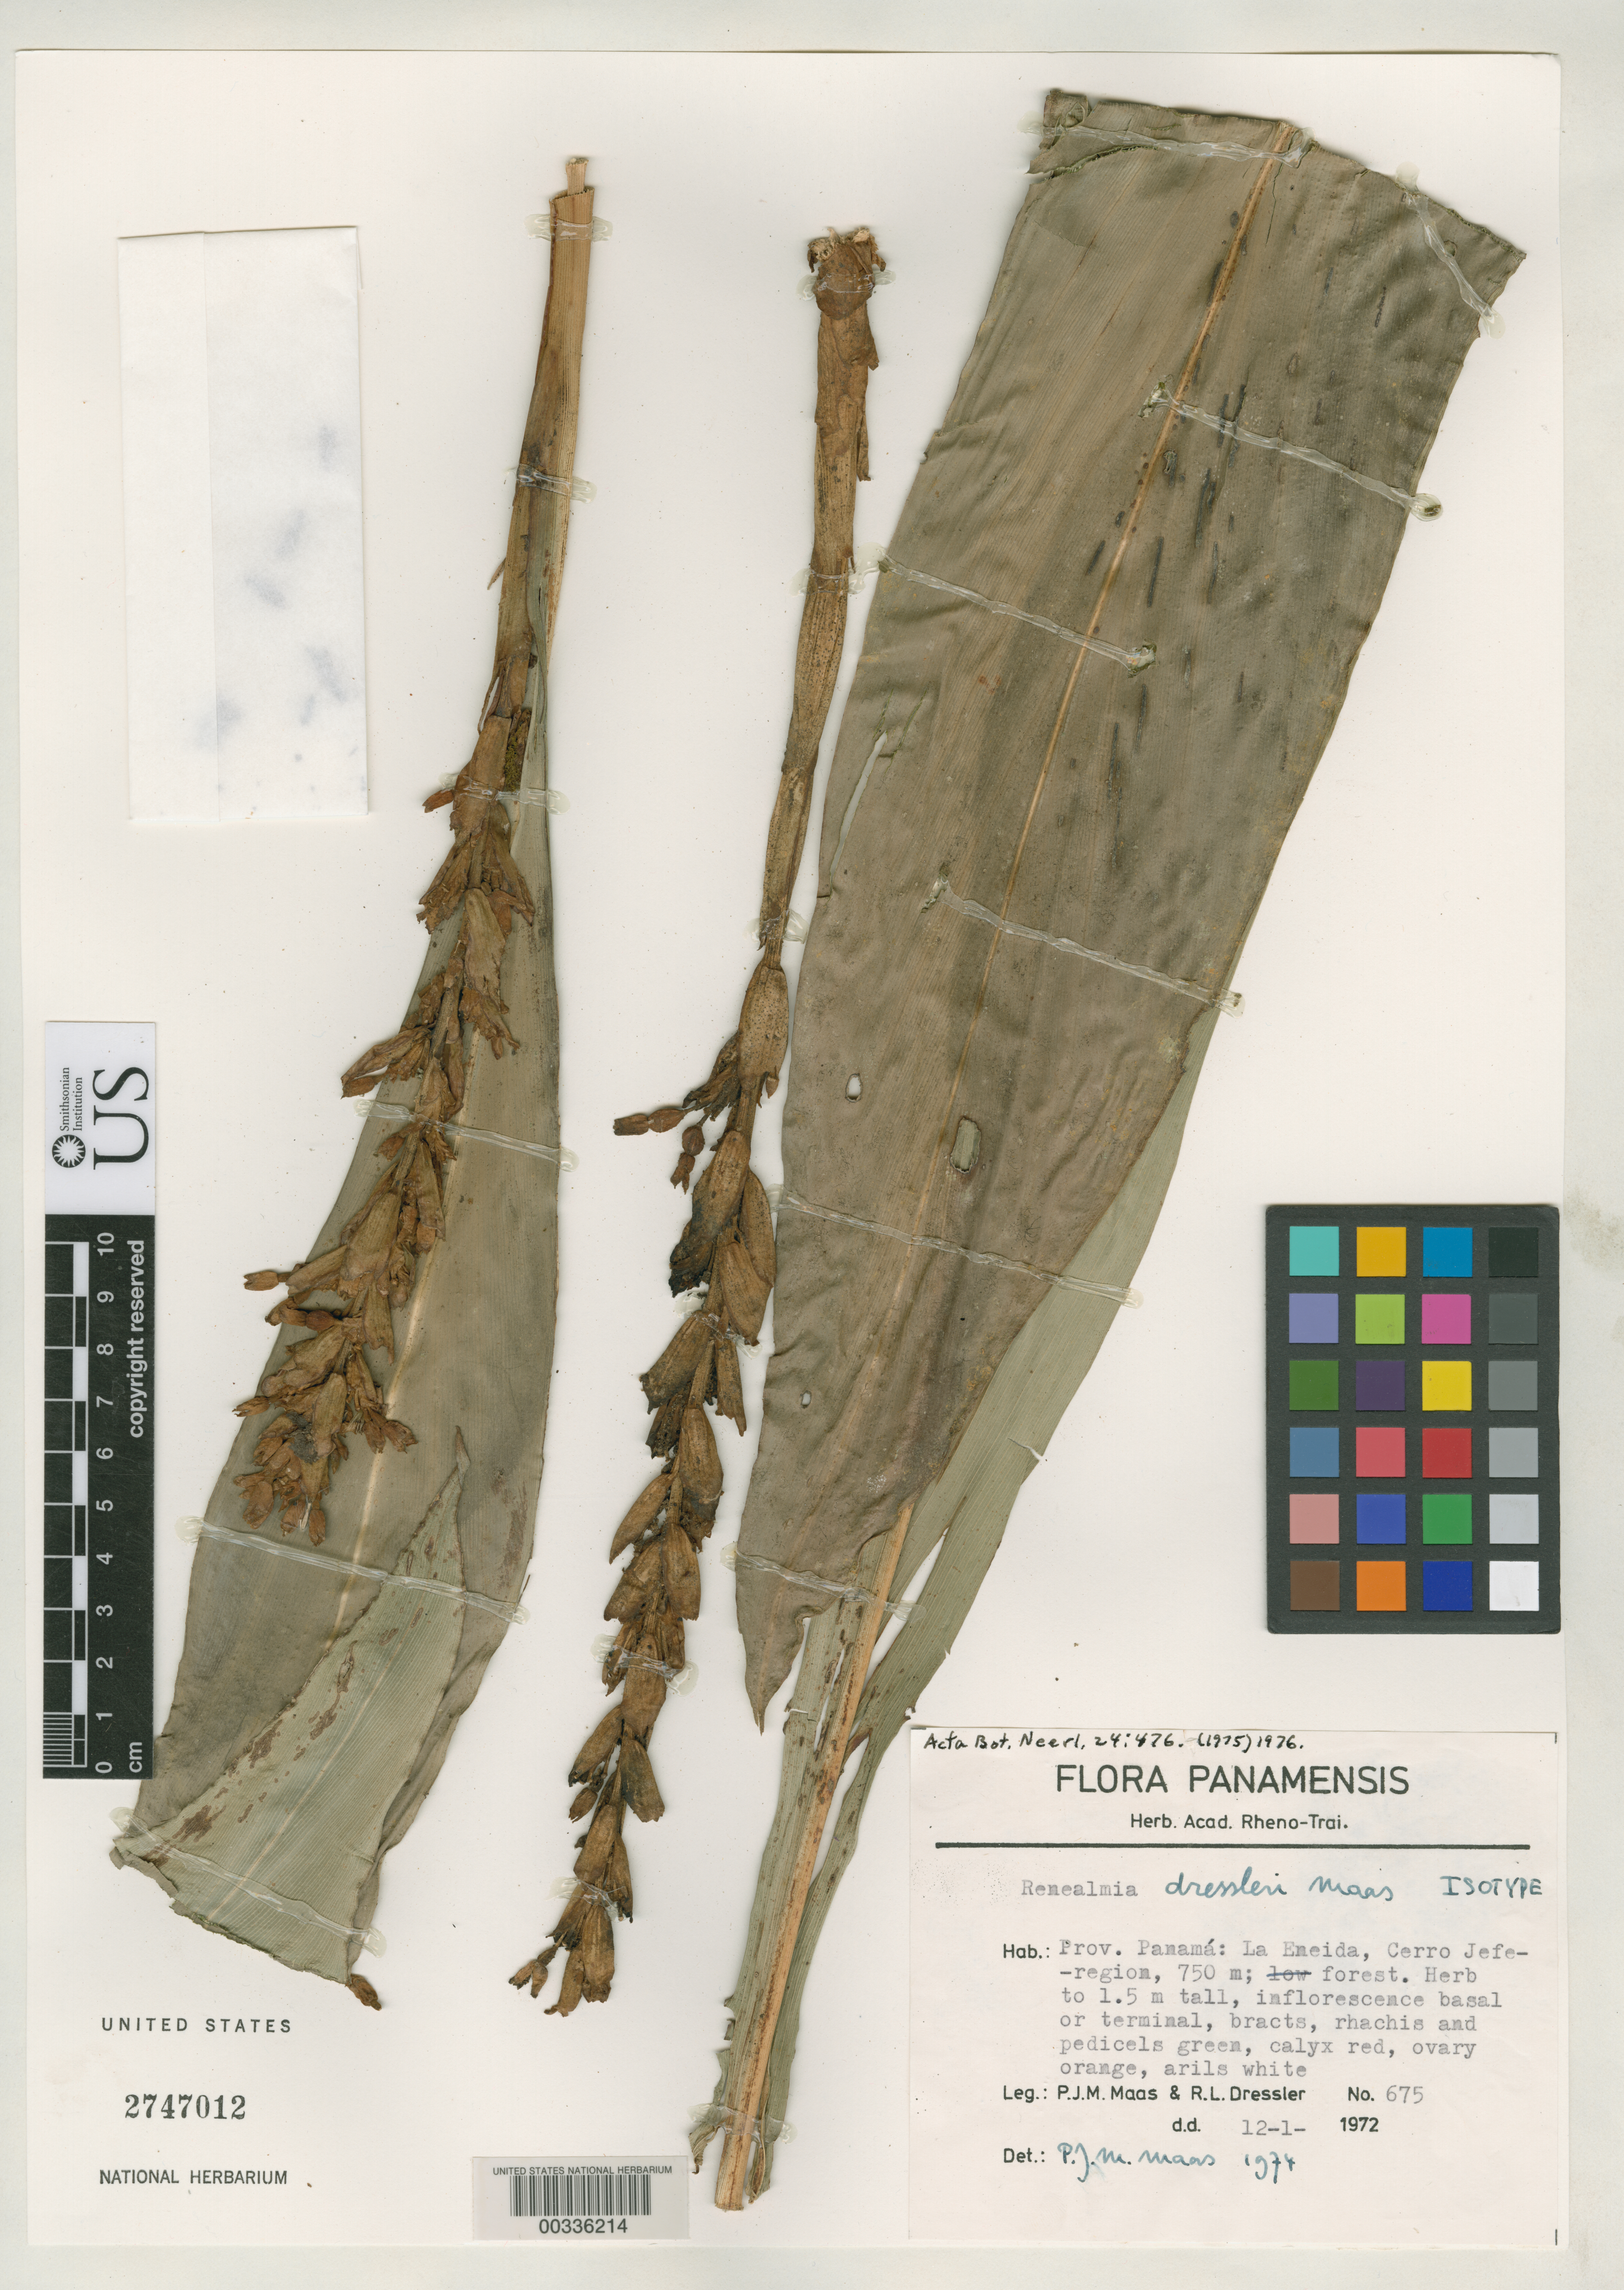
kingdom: Plantae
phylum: Tracheophyta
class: Liliopsida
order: Zingiberales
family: Zingiberaceae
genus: Renealmia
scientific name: Renealmia dressleri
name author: Maas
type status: Isotype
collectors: P. Maas & R. Dressler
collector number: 675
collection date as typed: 01 Dec 1972 or 12 Jan 1972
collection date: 1972-01-12 or 1972-12-01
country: Panama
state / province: Panamá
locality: La Eneida, Cerro Jefe-region.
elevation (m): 750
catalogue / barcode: US 2747012